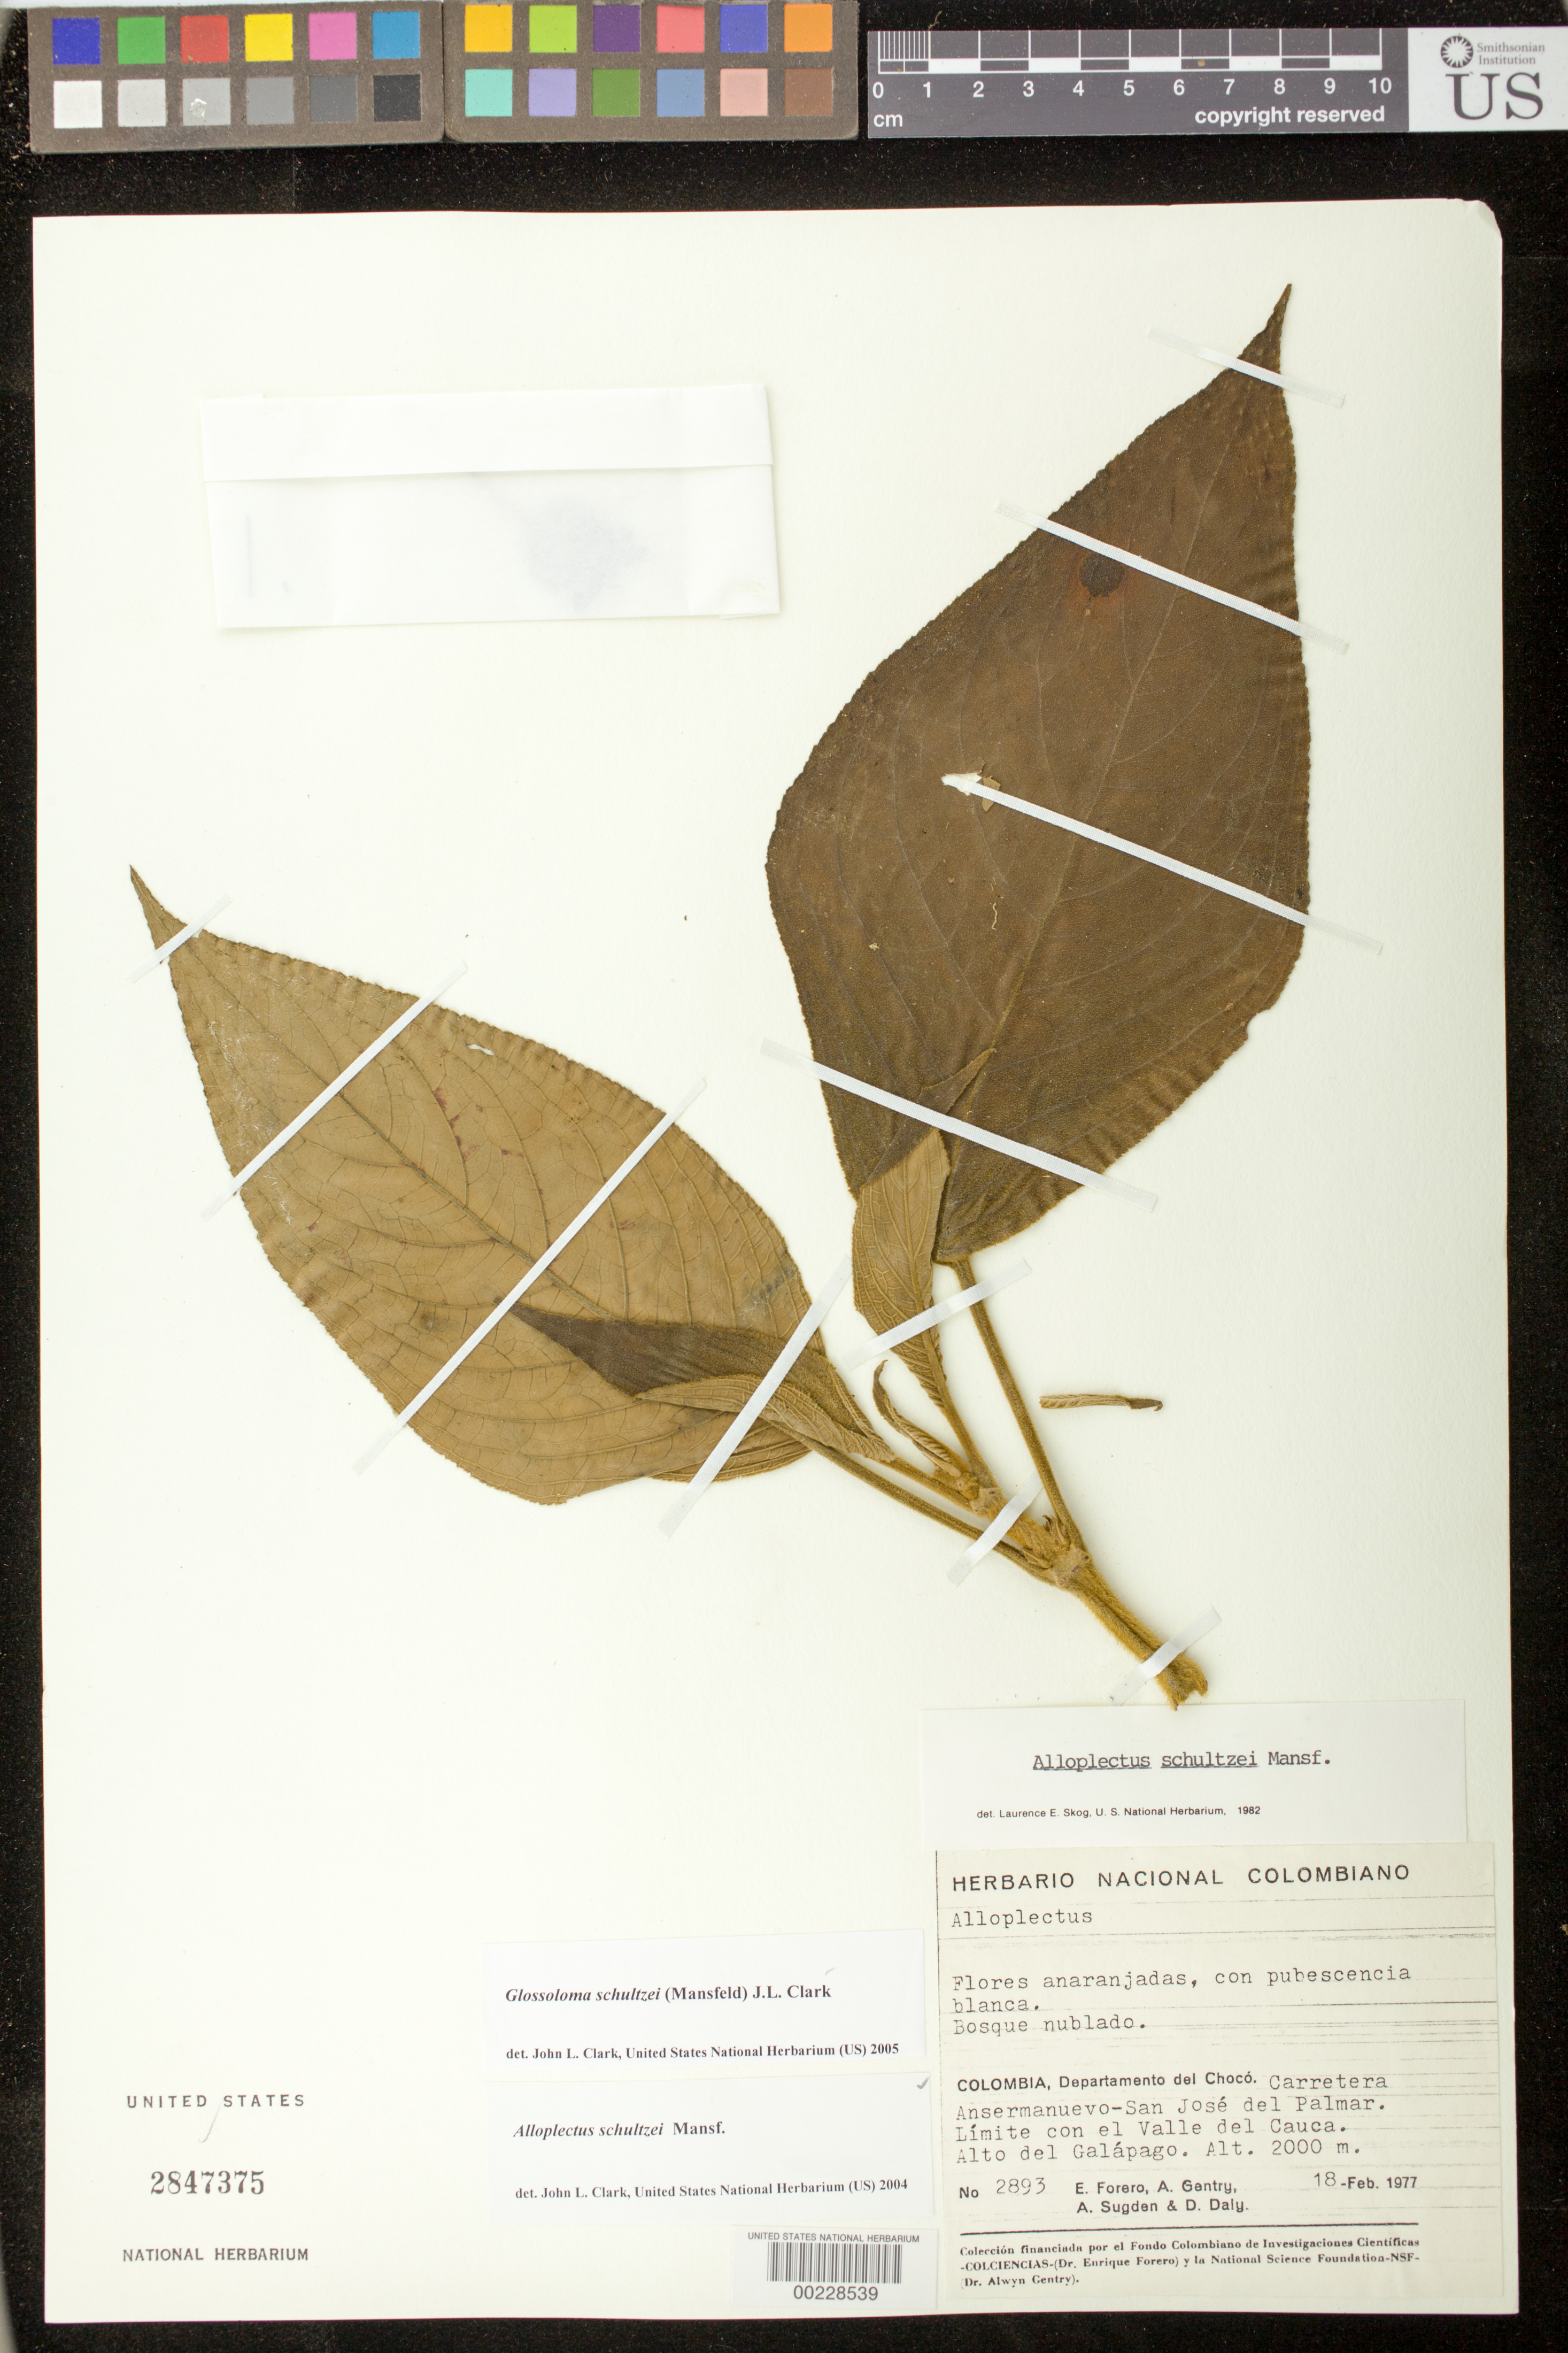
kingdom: Plantae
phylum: Tracheophyta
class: Magnoliopsida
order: Lamiales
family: Gesneriaceae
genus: Glossoloma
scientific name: Glossoloma schultzei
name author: (Mansf.) J.L. Clark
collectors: E. Forero, A. H. Gentry, A. Sugden & D. C. Daly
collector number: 2893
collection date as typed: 18 Feb 1977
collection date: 1977-02-18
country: Colombia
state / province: Chocó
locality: Ansermanuevo - San Jose del Palmar highway, boundary with Valle del Cauca, Alto del Galapago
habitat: Cloud forest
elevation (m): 2000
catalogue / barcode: US 2847375